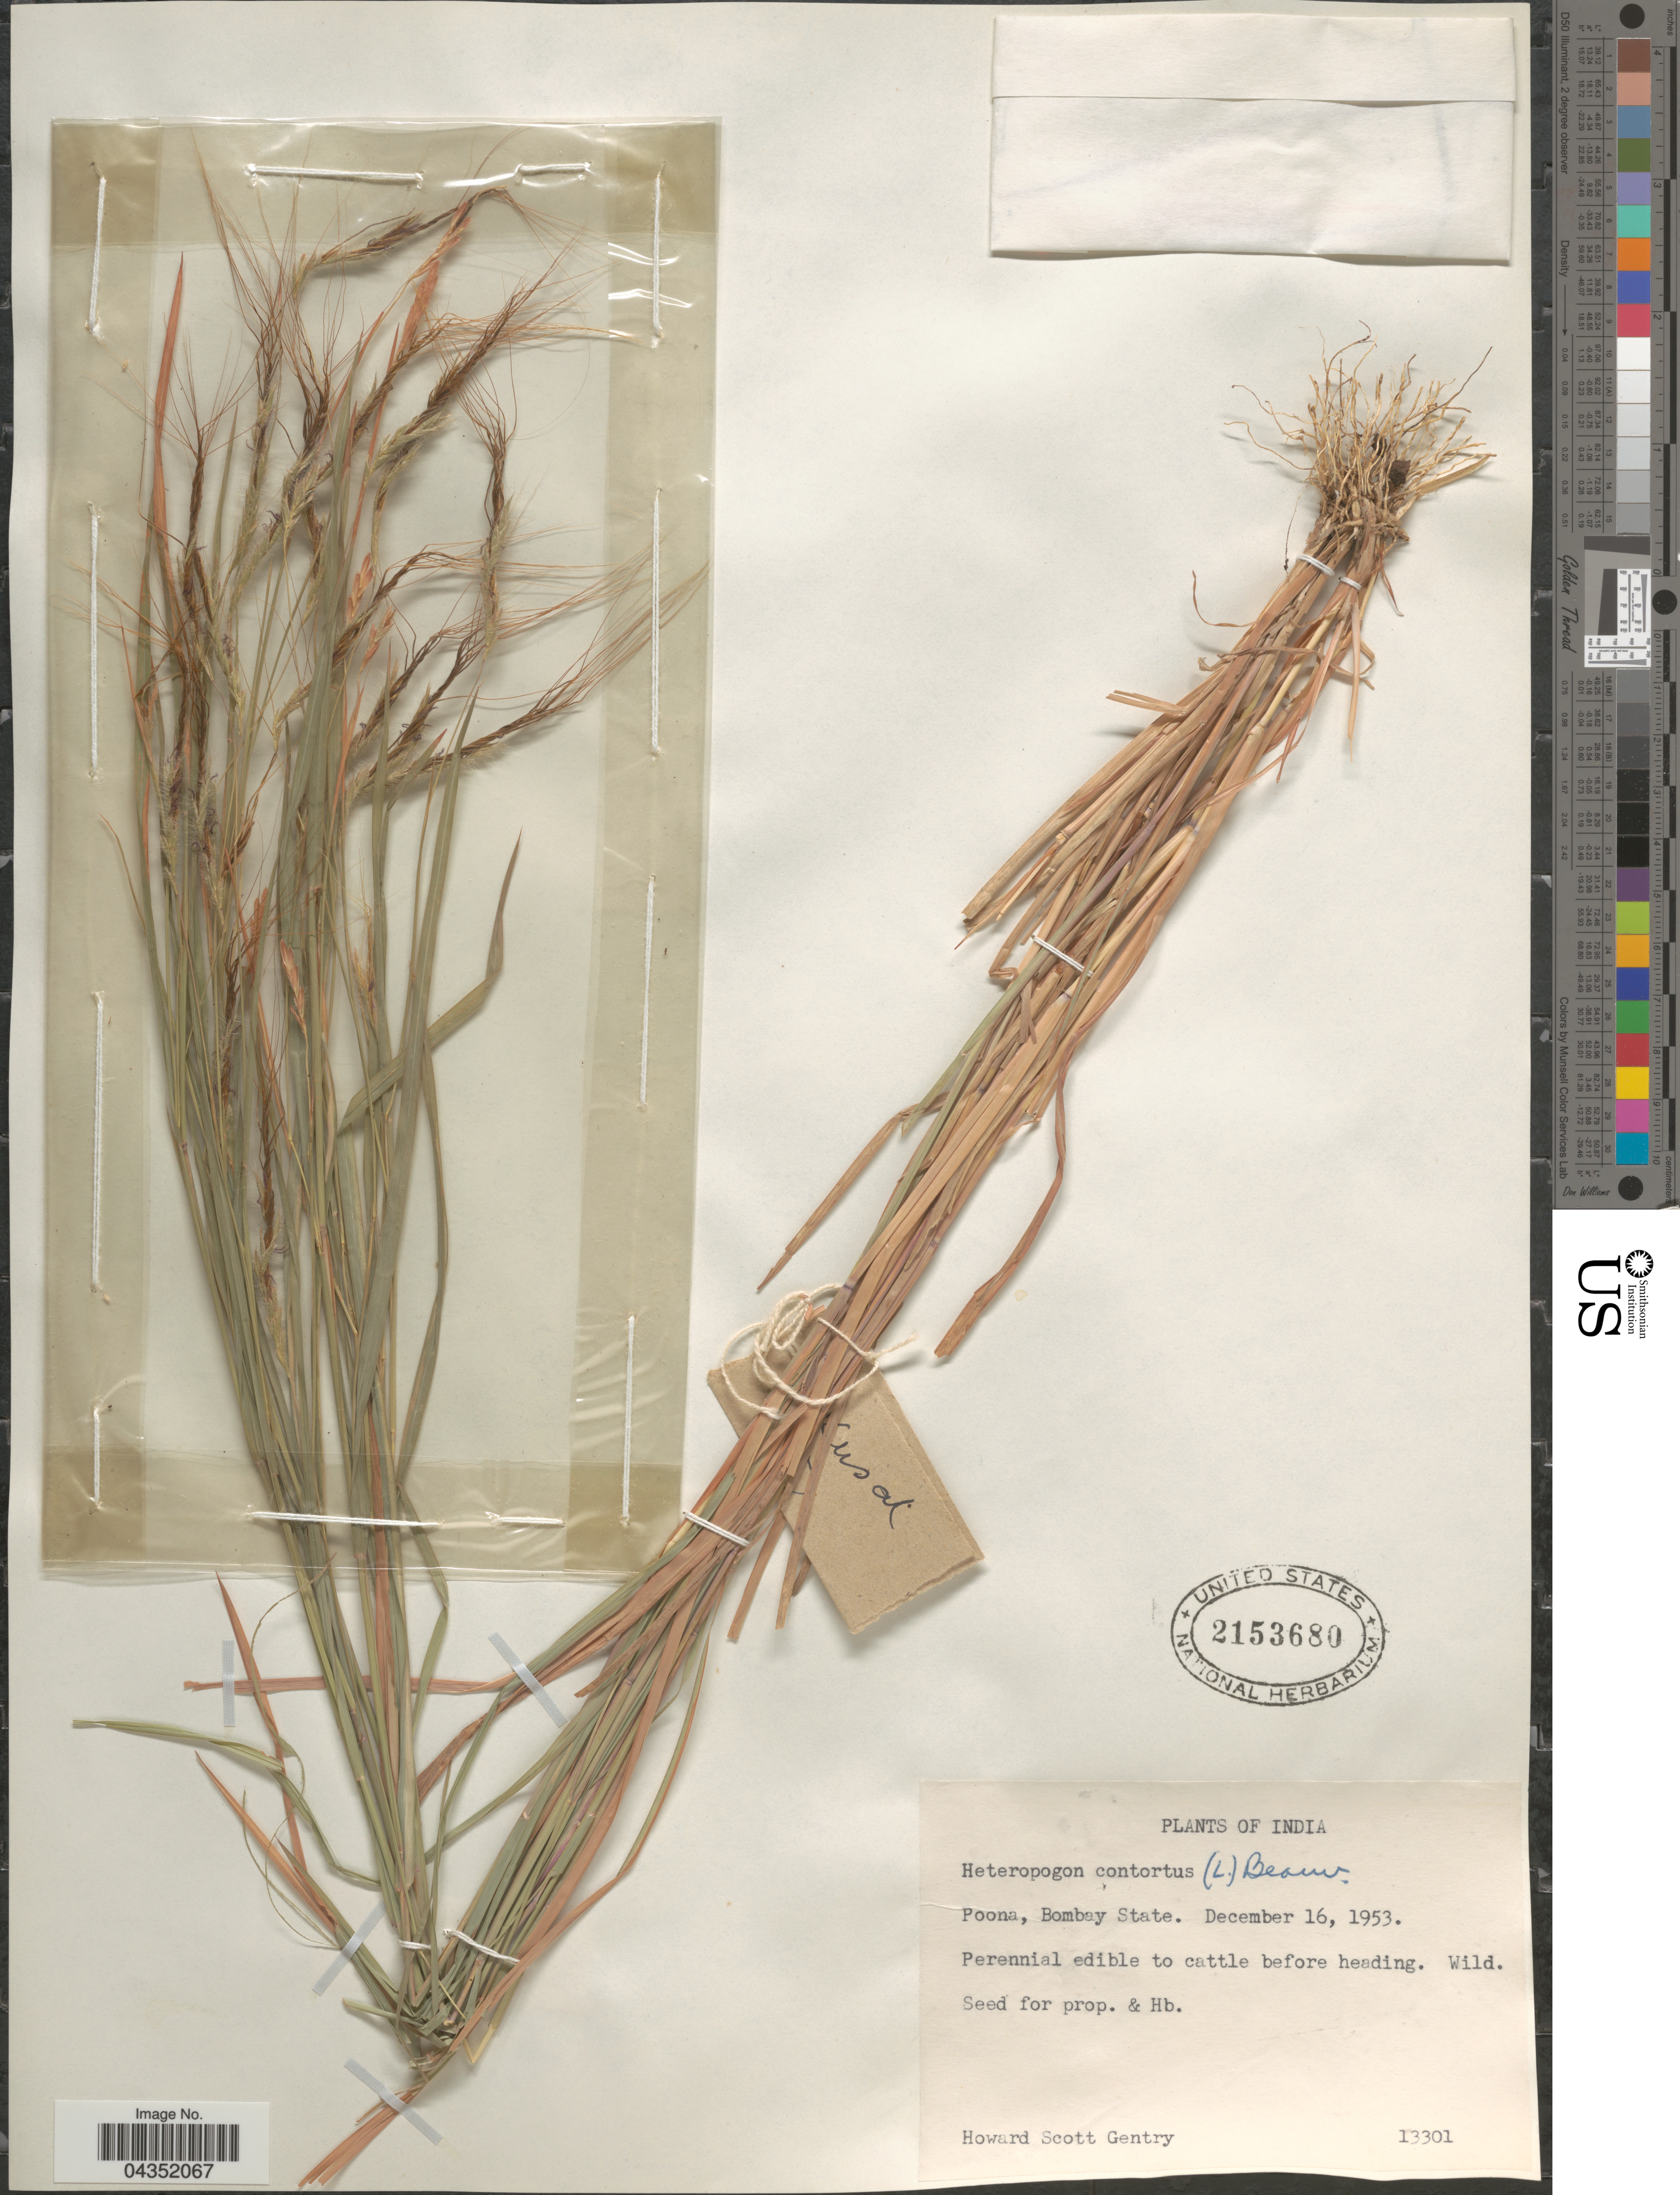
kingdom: Plantae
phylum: Tracheophyta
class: Liliopsida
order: Poales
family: Poaceae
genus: Heteropogon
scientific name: Heteropogon contortus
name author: (L.) P. Beauv. ex Roem. & Schult.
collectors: H. S. Gentry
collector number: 13301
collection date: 1953-12-16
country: India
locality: Poona, Bombay State.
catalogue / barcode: US 2153680